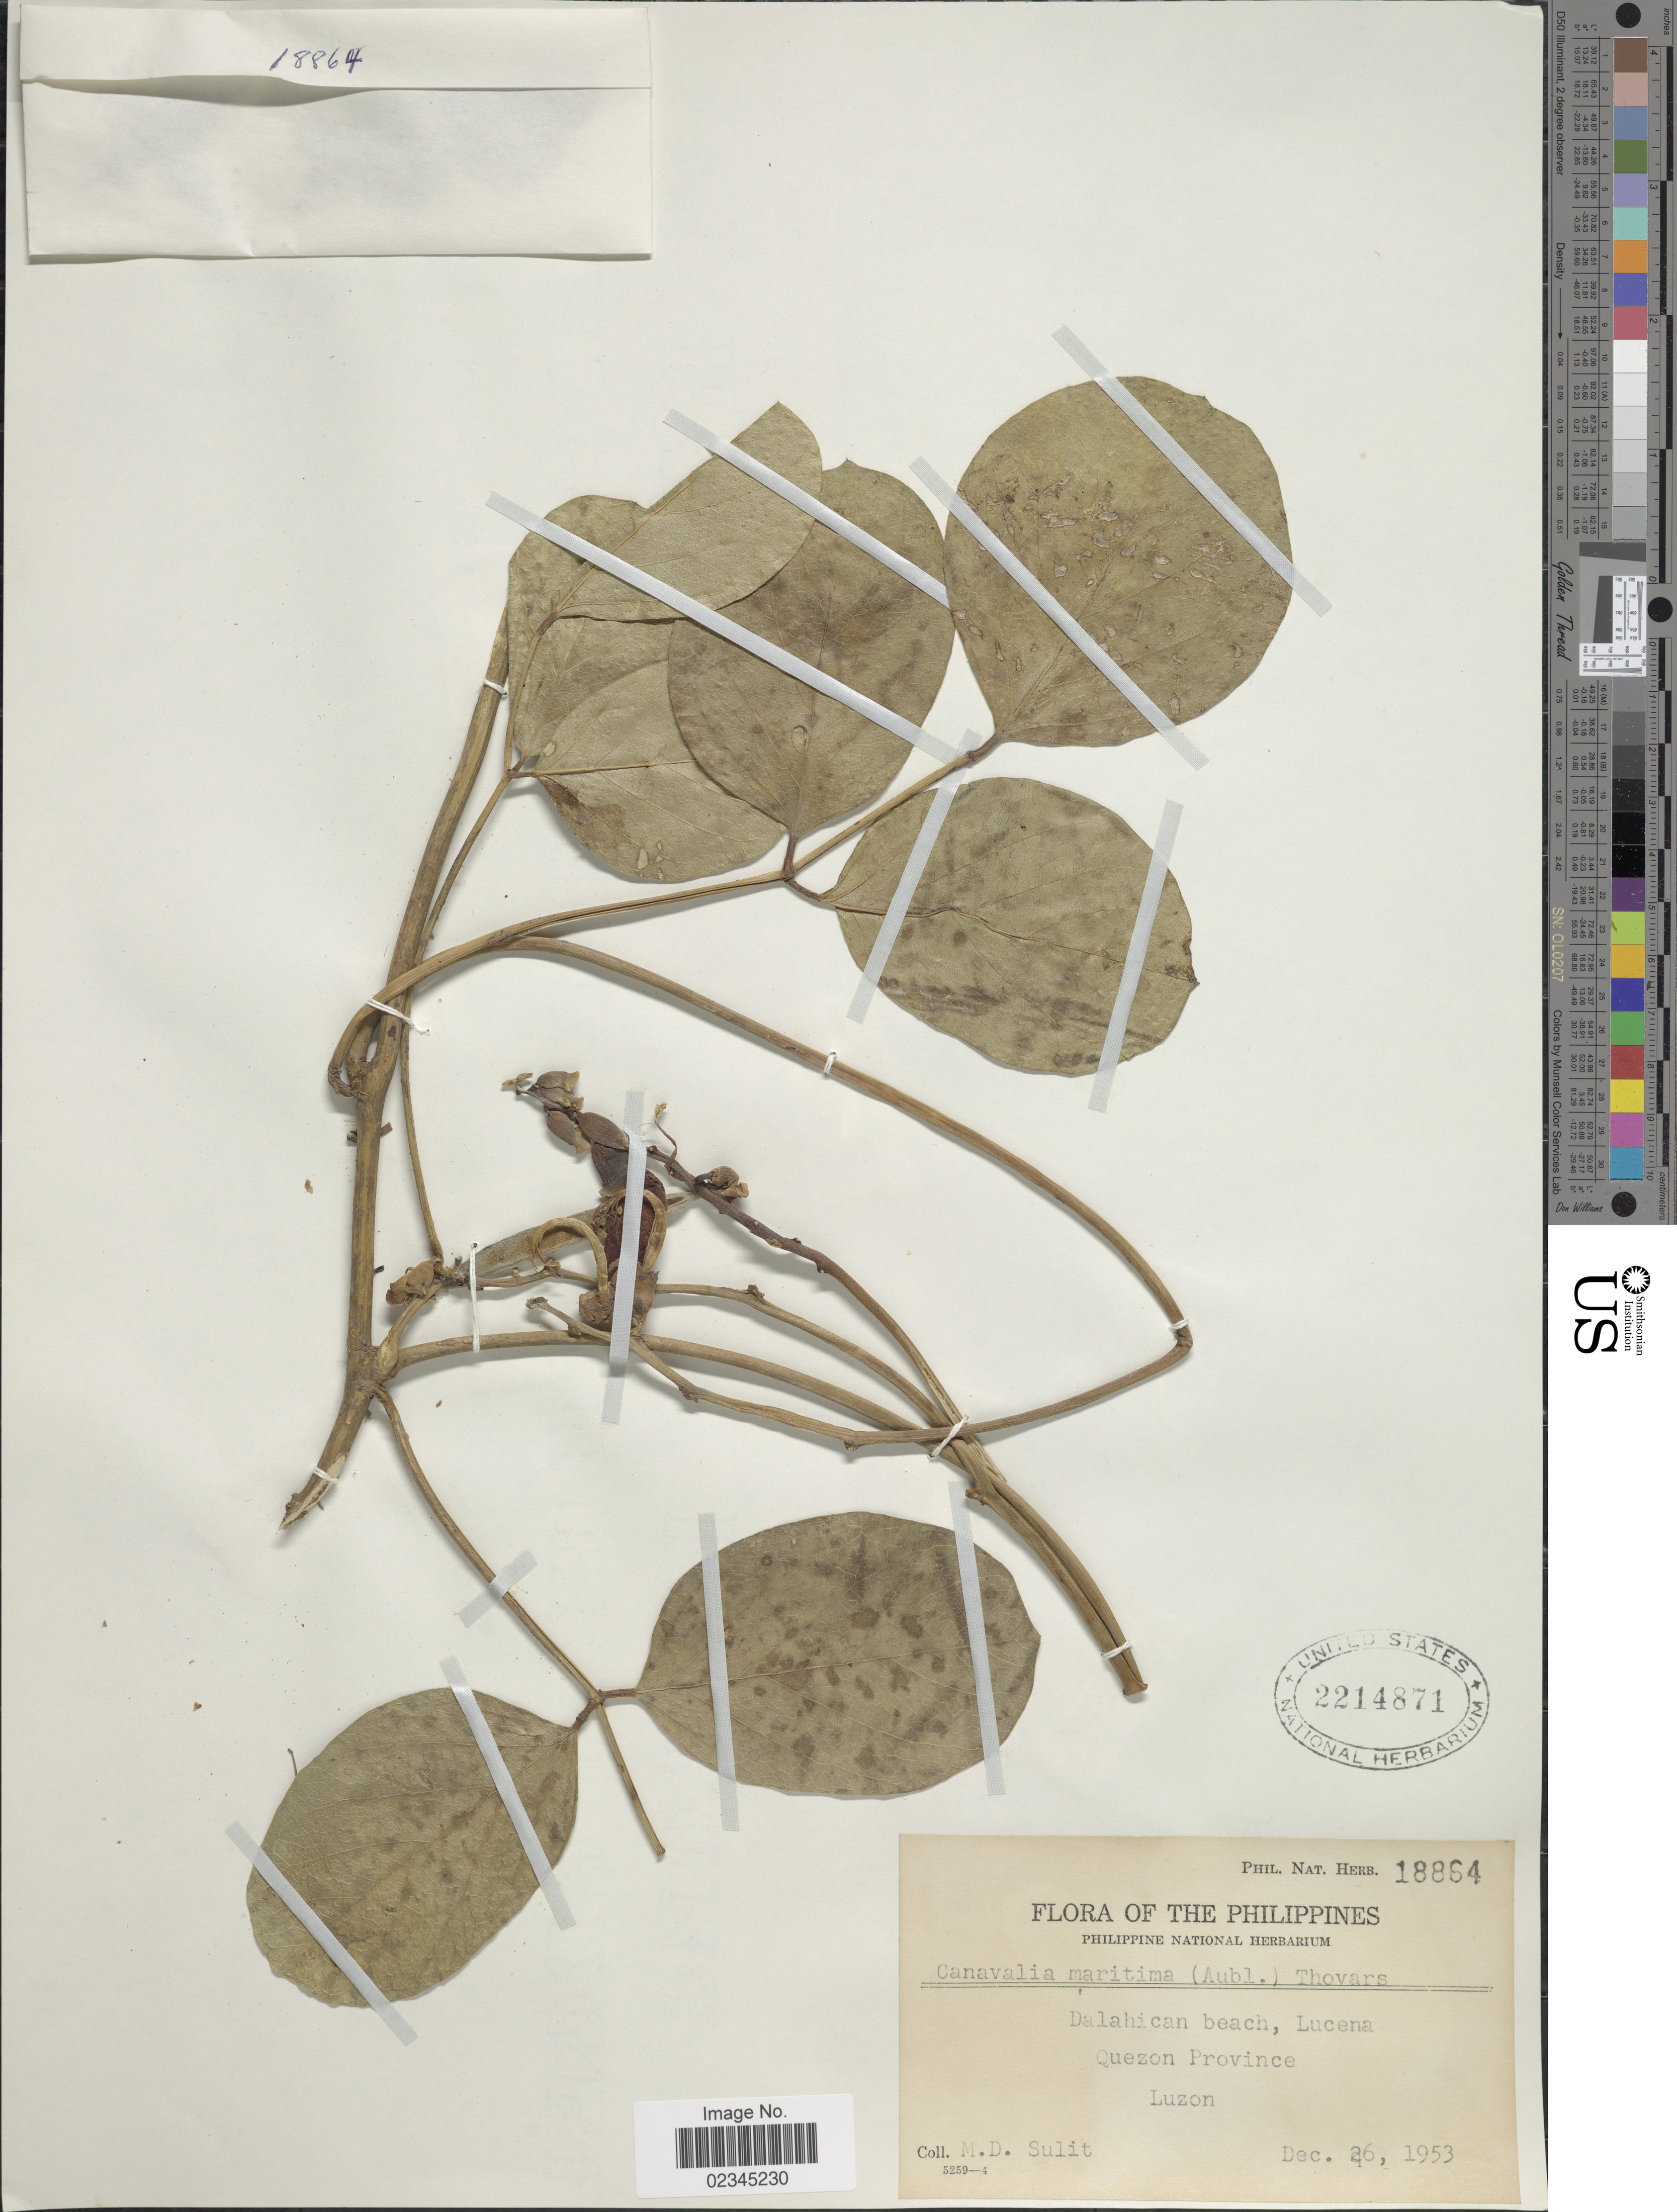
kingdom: Plantae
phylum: Tracheophyta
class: Magnoliopsida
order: Fabales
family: Fabaceae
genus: Canavalia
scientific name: Canavalia rosea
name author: (Sw.) DC.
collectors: M. Sulit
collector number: Phil.Nat,Herb. 18864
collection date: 1953-12-26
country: Philippines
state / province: Calabarzon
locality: Dalahican each, Lucena, Quezon Province. Luzon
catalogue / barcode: US 2214871